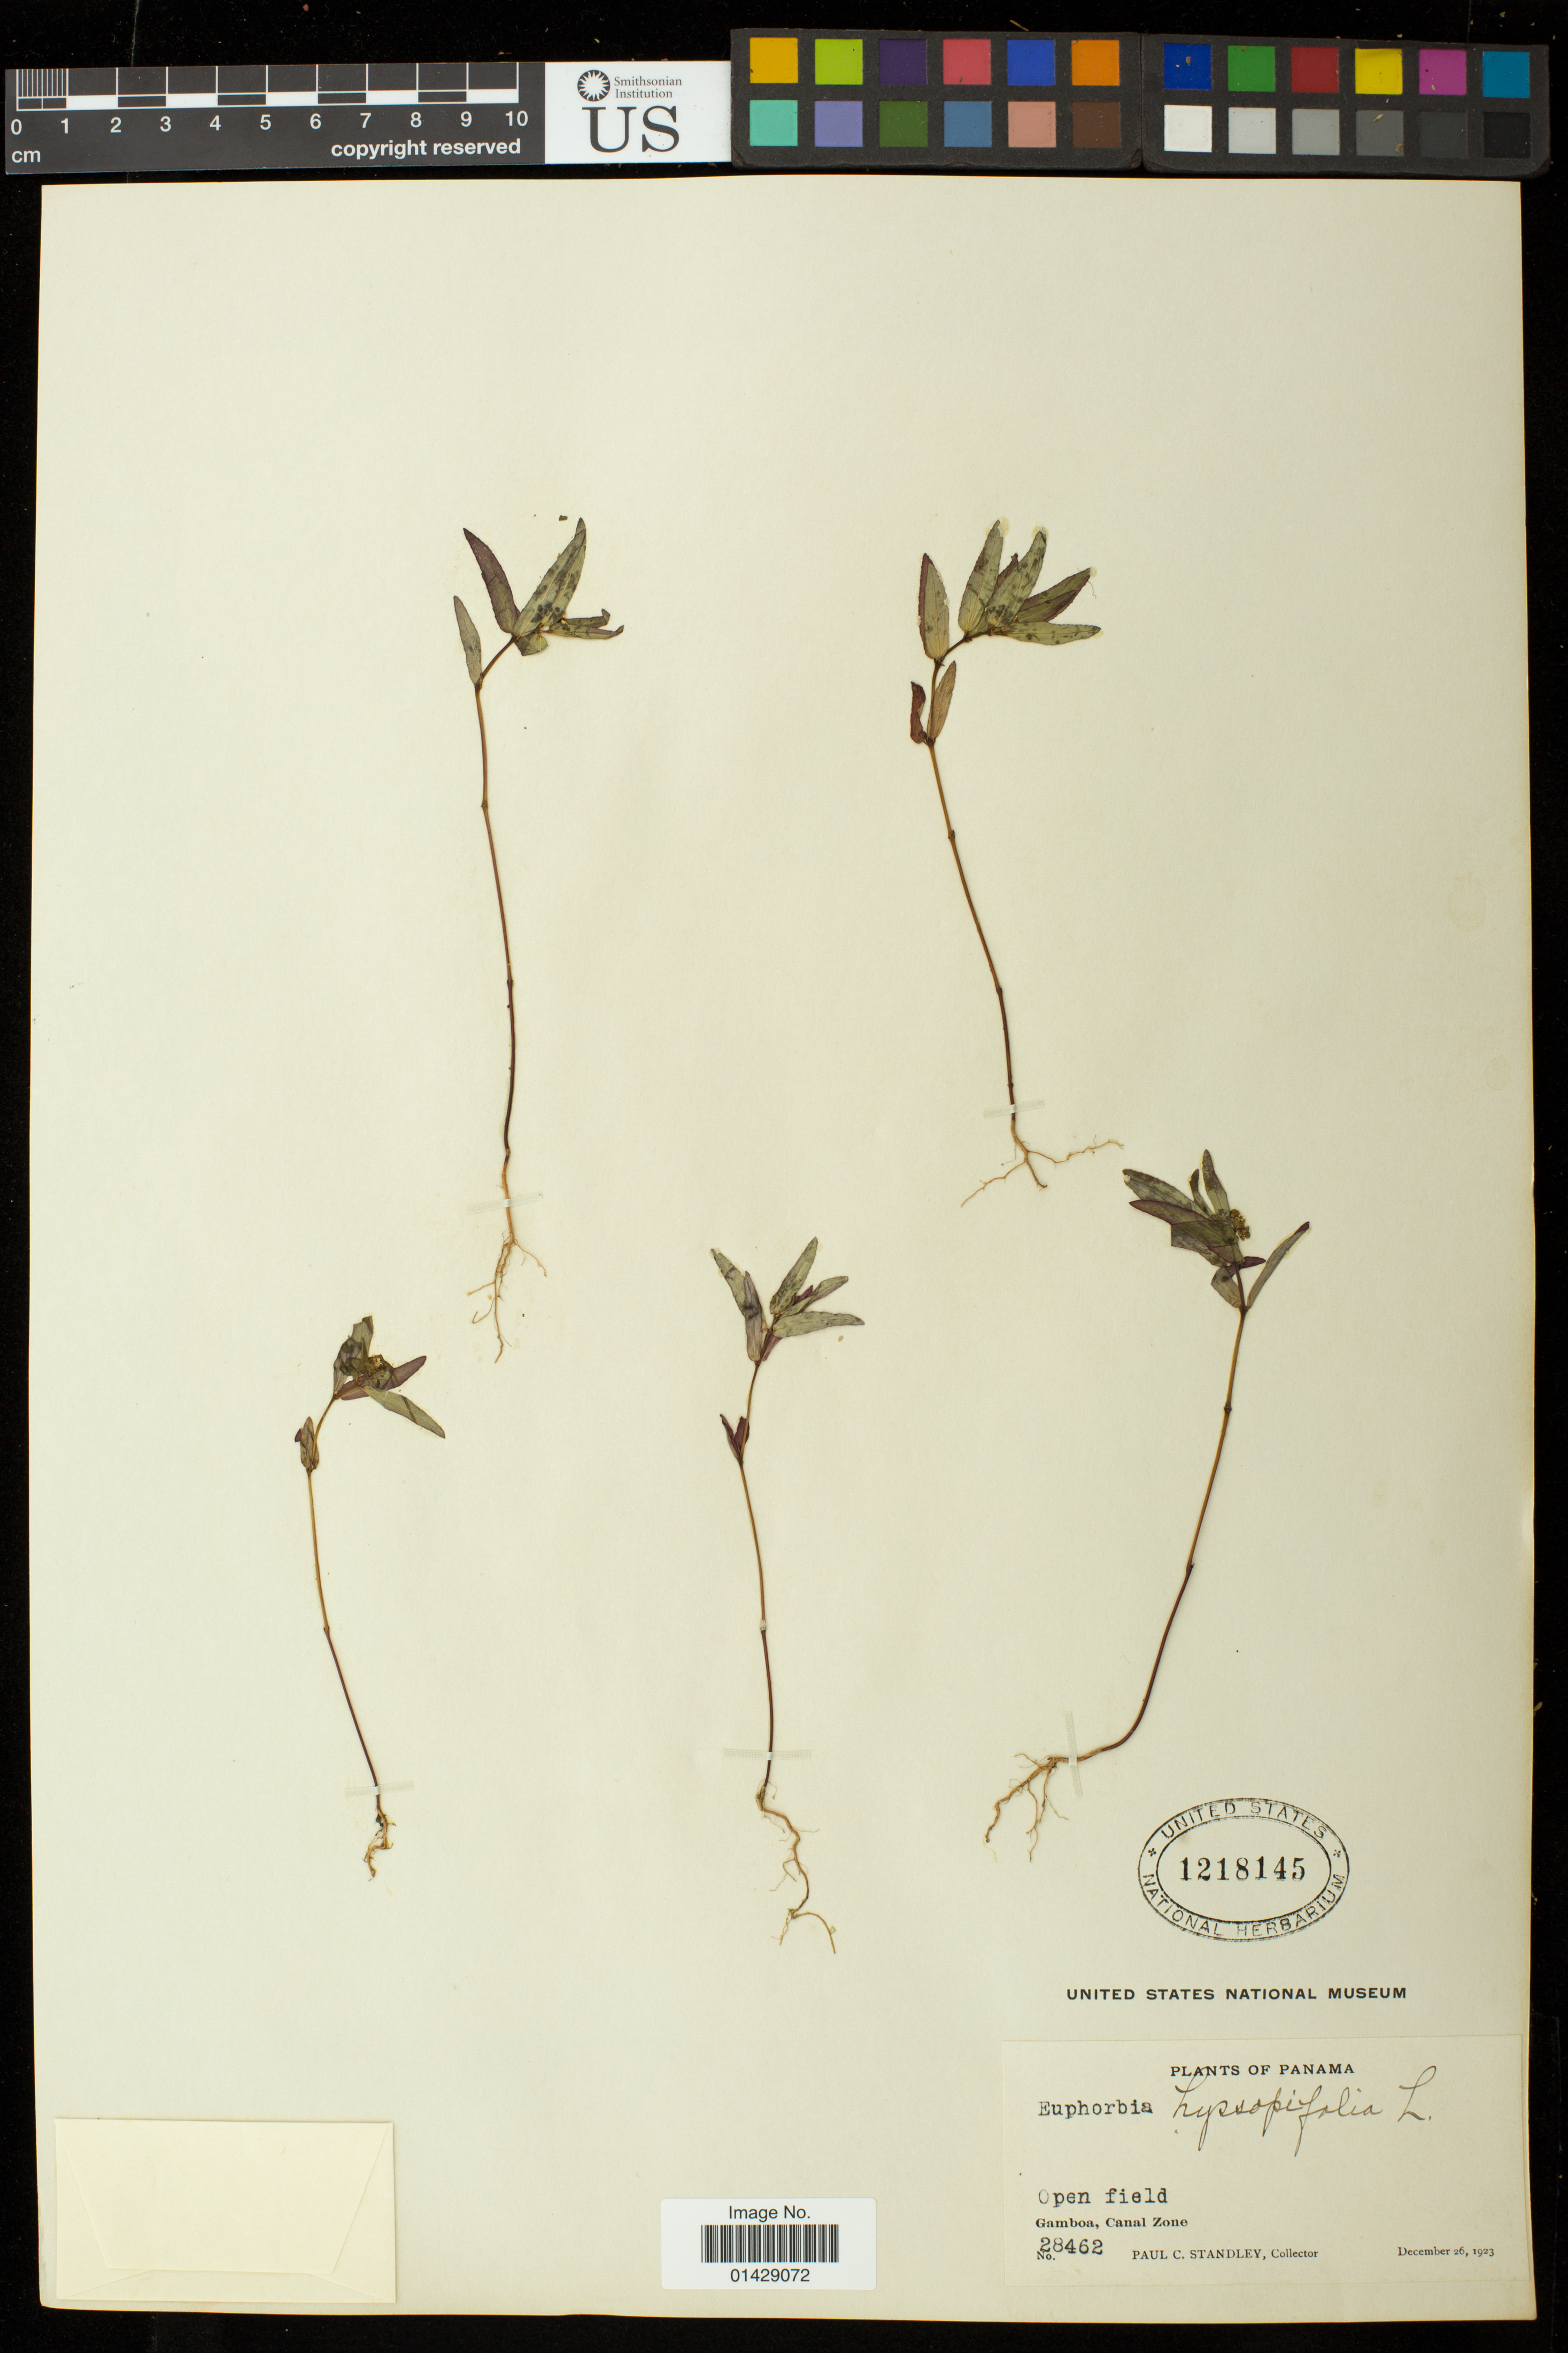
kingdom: Plantae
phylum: Tracheophyta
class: Magnoliopsida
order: Malpighiales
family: Euphorbiaceae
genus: Euphorbia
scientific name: Euphorbia hyssopifolia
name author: L.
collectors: P. C. Standley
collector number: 28462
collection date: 1923-12-26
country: Panama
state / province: Colón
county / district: Canal Zone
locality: Gamboa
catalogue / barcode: US 1218145